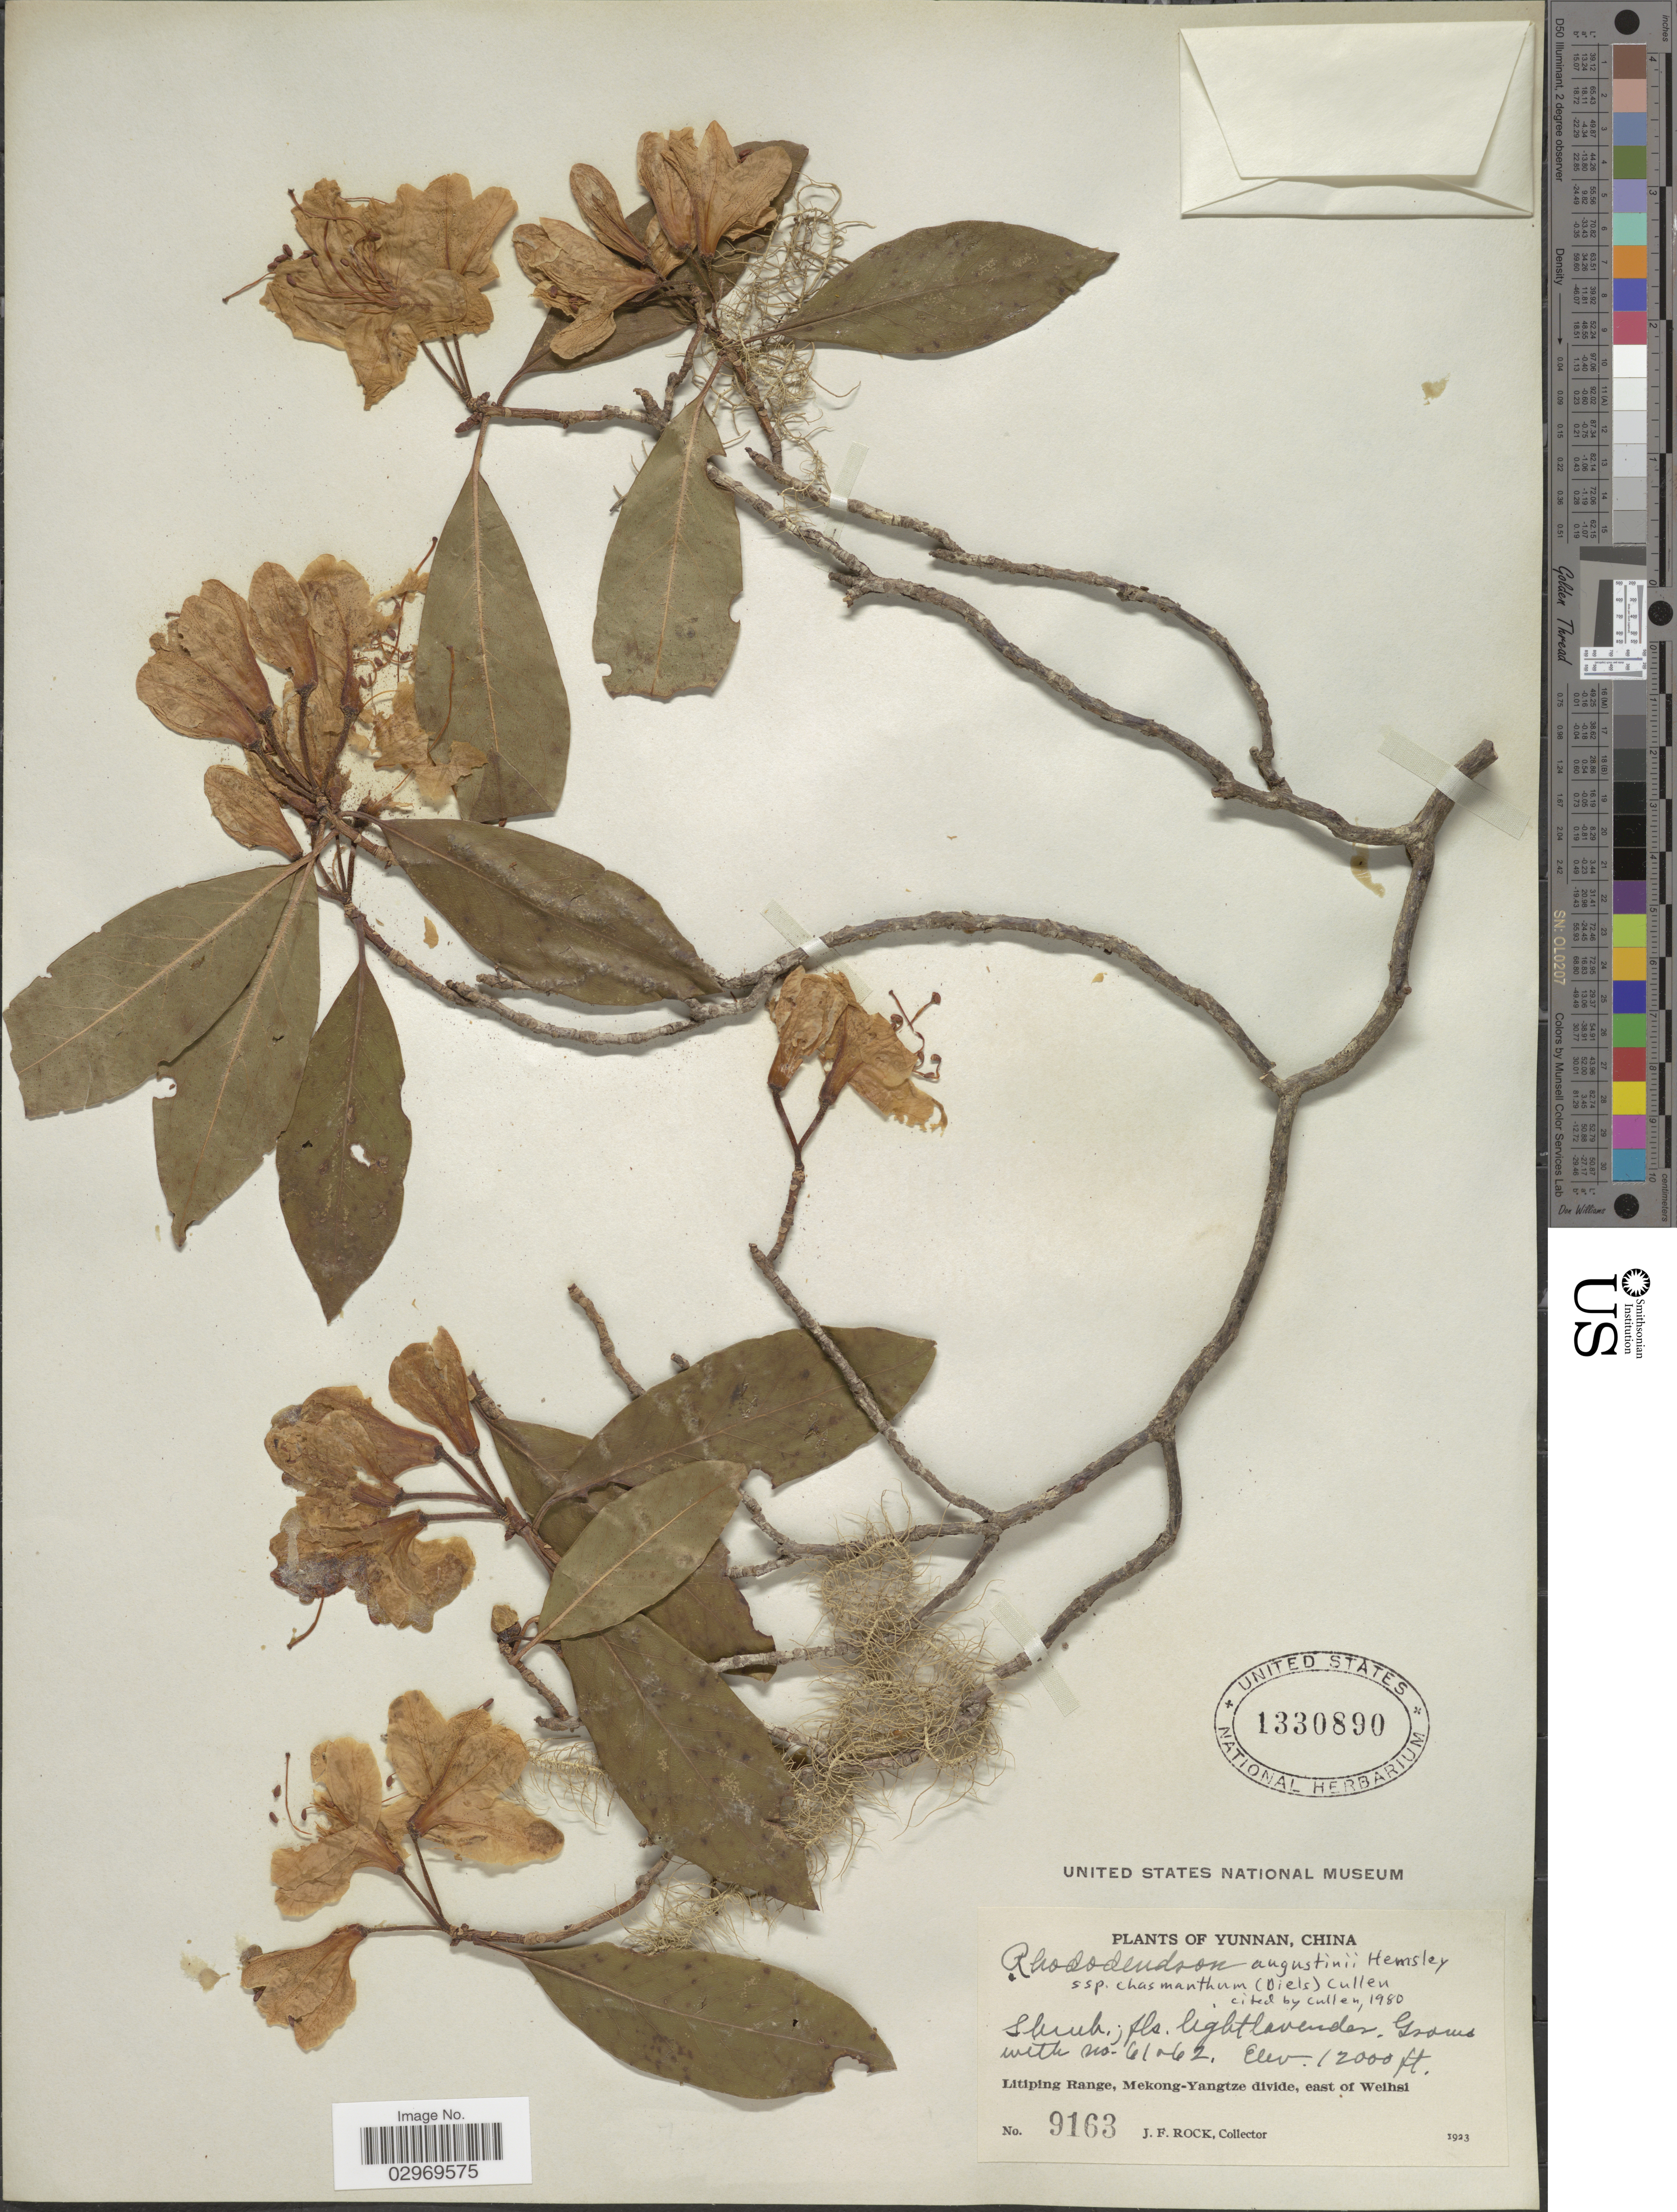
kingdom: Plantae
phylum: Tracheophyta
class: Magnoliopsida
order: Ericales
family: Ericaceae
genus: Rhododendron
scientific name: Rhododendron augustinei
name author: Hemsl.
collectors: J. Rock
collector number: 9163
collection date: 1923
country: China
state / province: Yunnan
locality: Litiping Range, Mekong-Yangtze divide, east of Weihsi.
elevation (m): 3658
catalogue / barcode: US 1330890